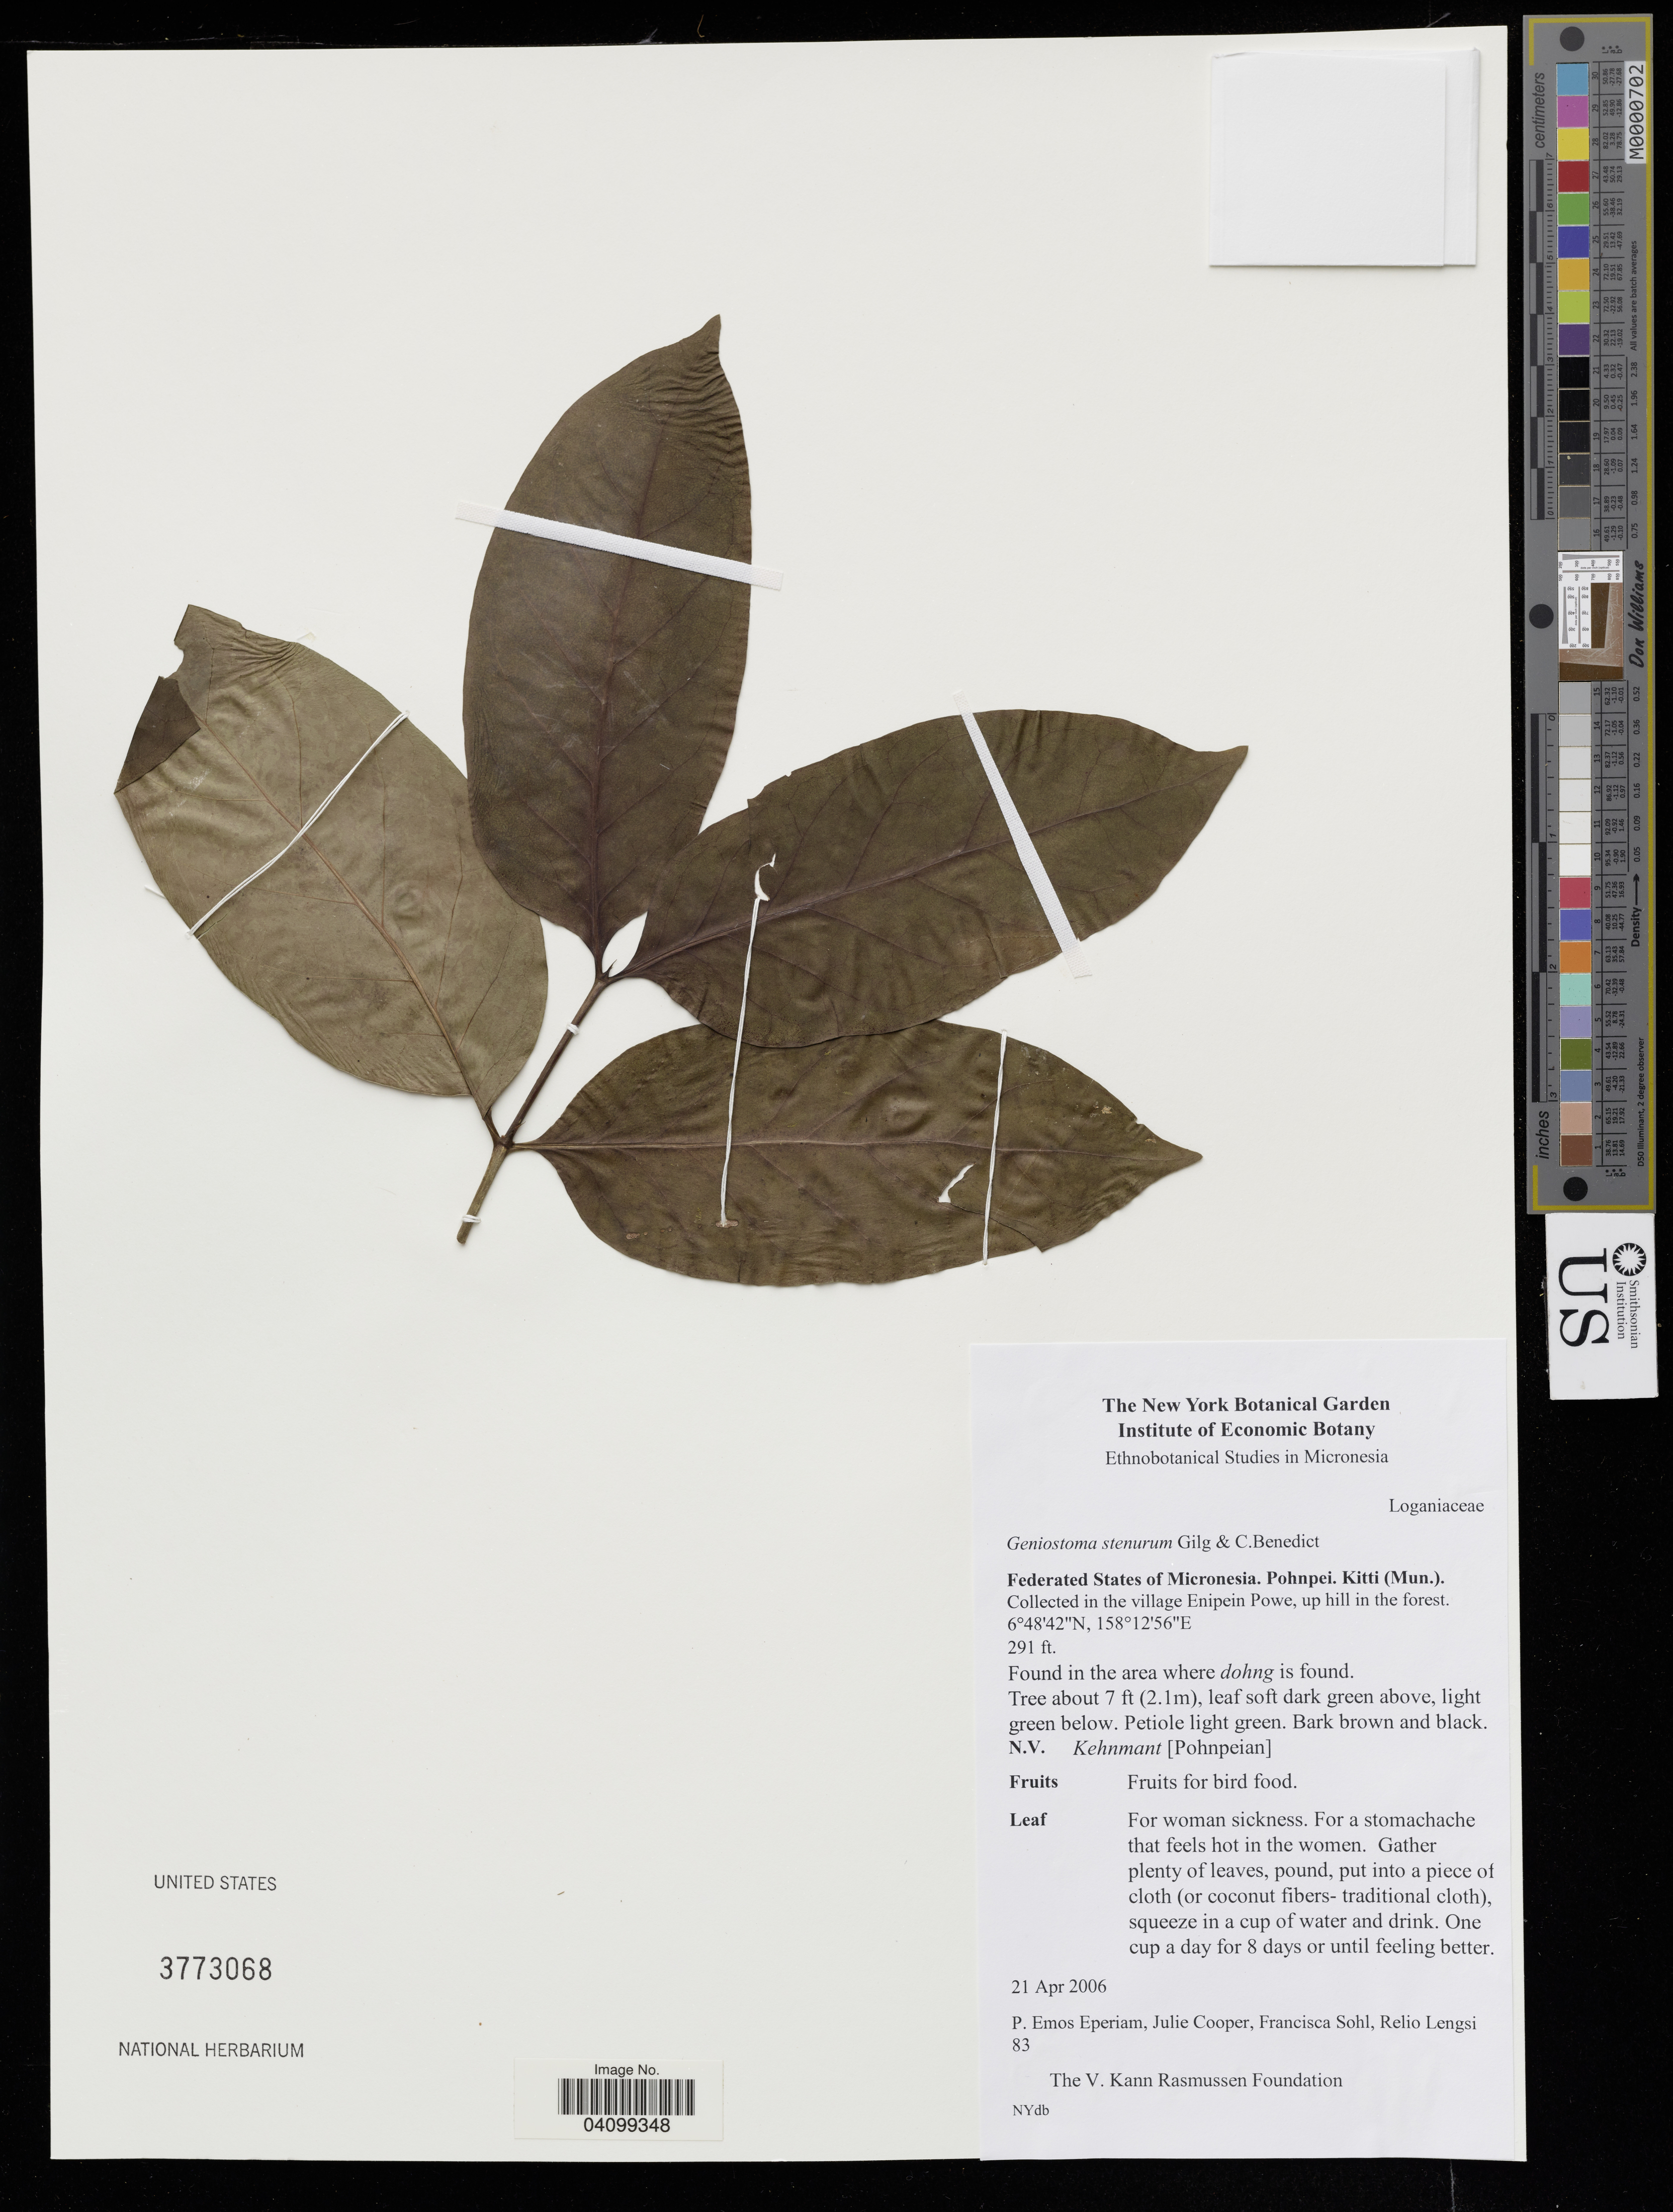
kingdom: Plantae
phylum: Tracheophyta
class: Magnoliopsida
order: Gentianales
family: Loganiaceae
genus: Geniostoma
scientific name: Geniostoma stenurum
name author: (Benedict) Gilg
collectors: P. Eperiam, J. Cooper, F. Sohl & R. Lengsi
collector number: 83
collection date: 2006-04-21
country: Micronesia, Federated States of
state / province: Pohnpei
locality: Kitti (Mun.). In the village Enipein Powe, up hill in the forest.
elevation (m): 89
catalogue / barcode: US 3773068